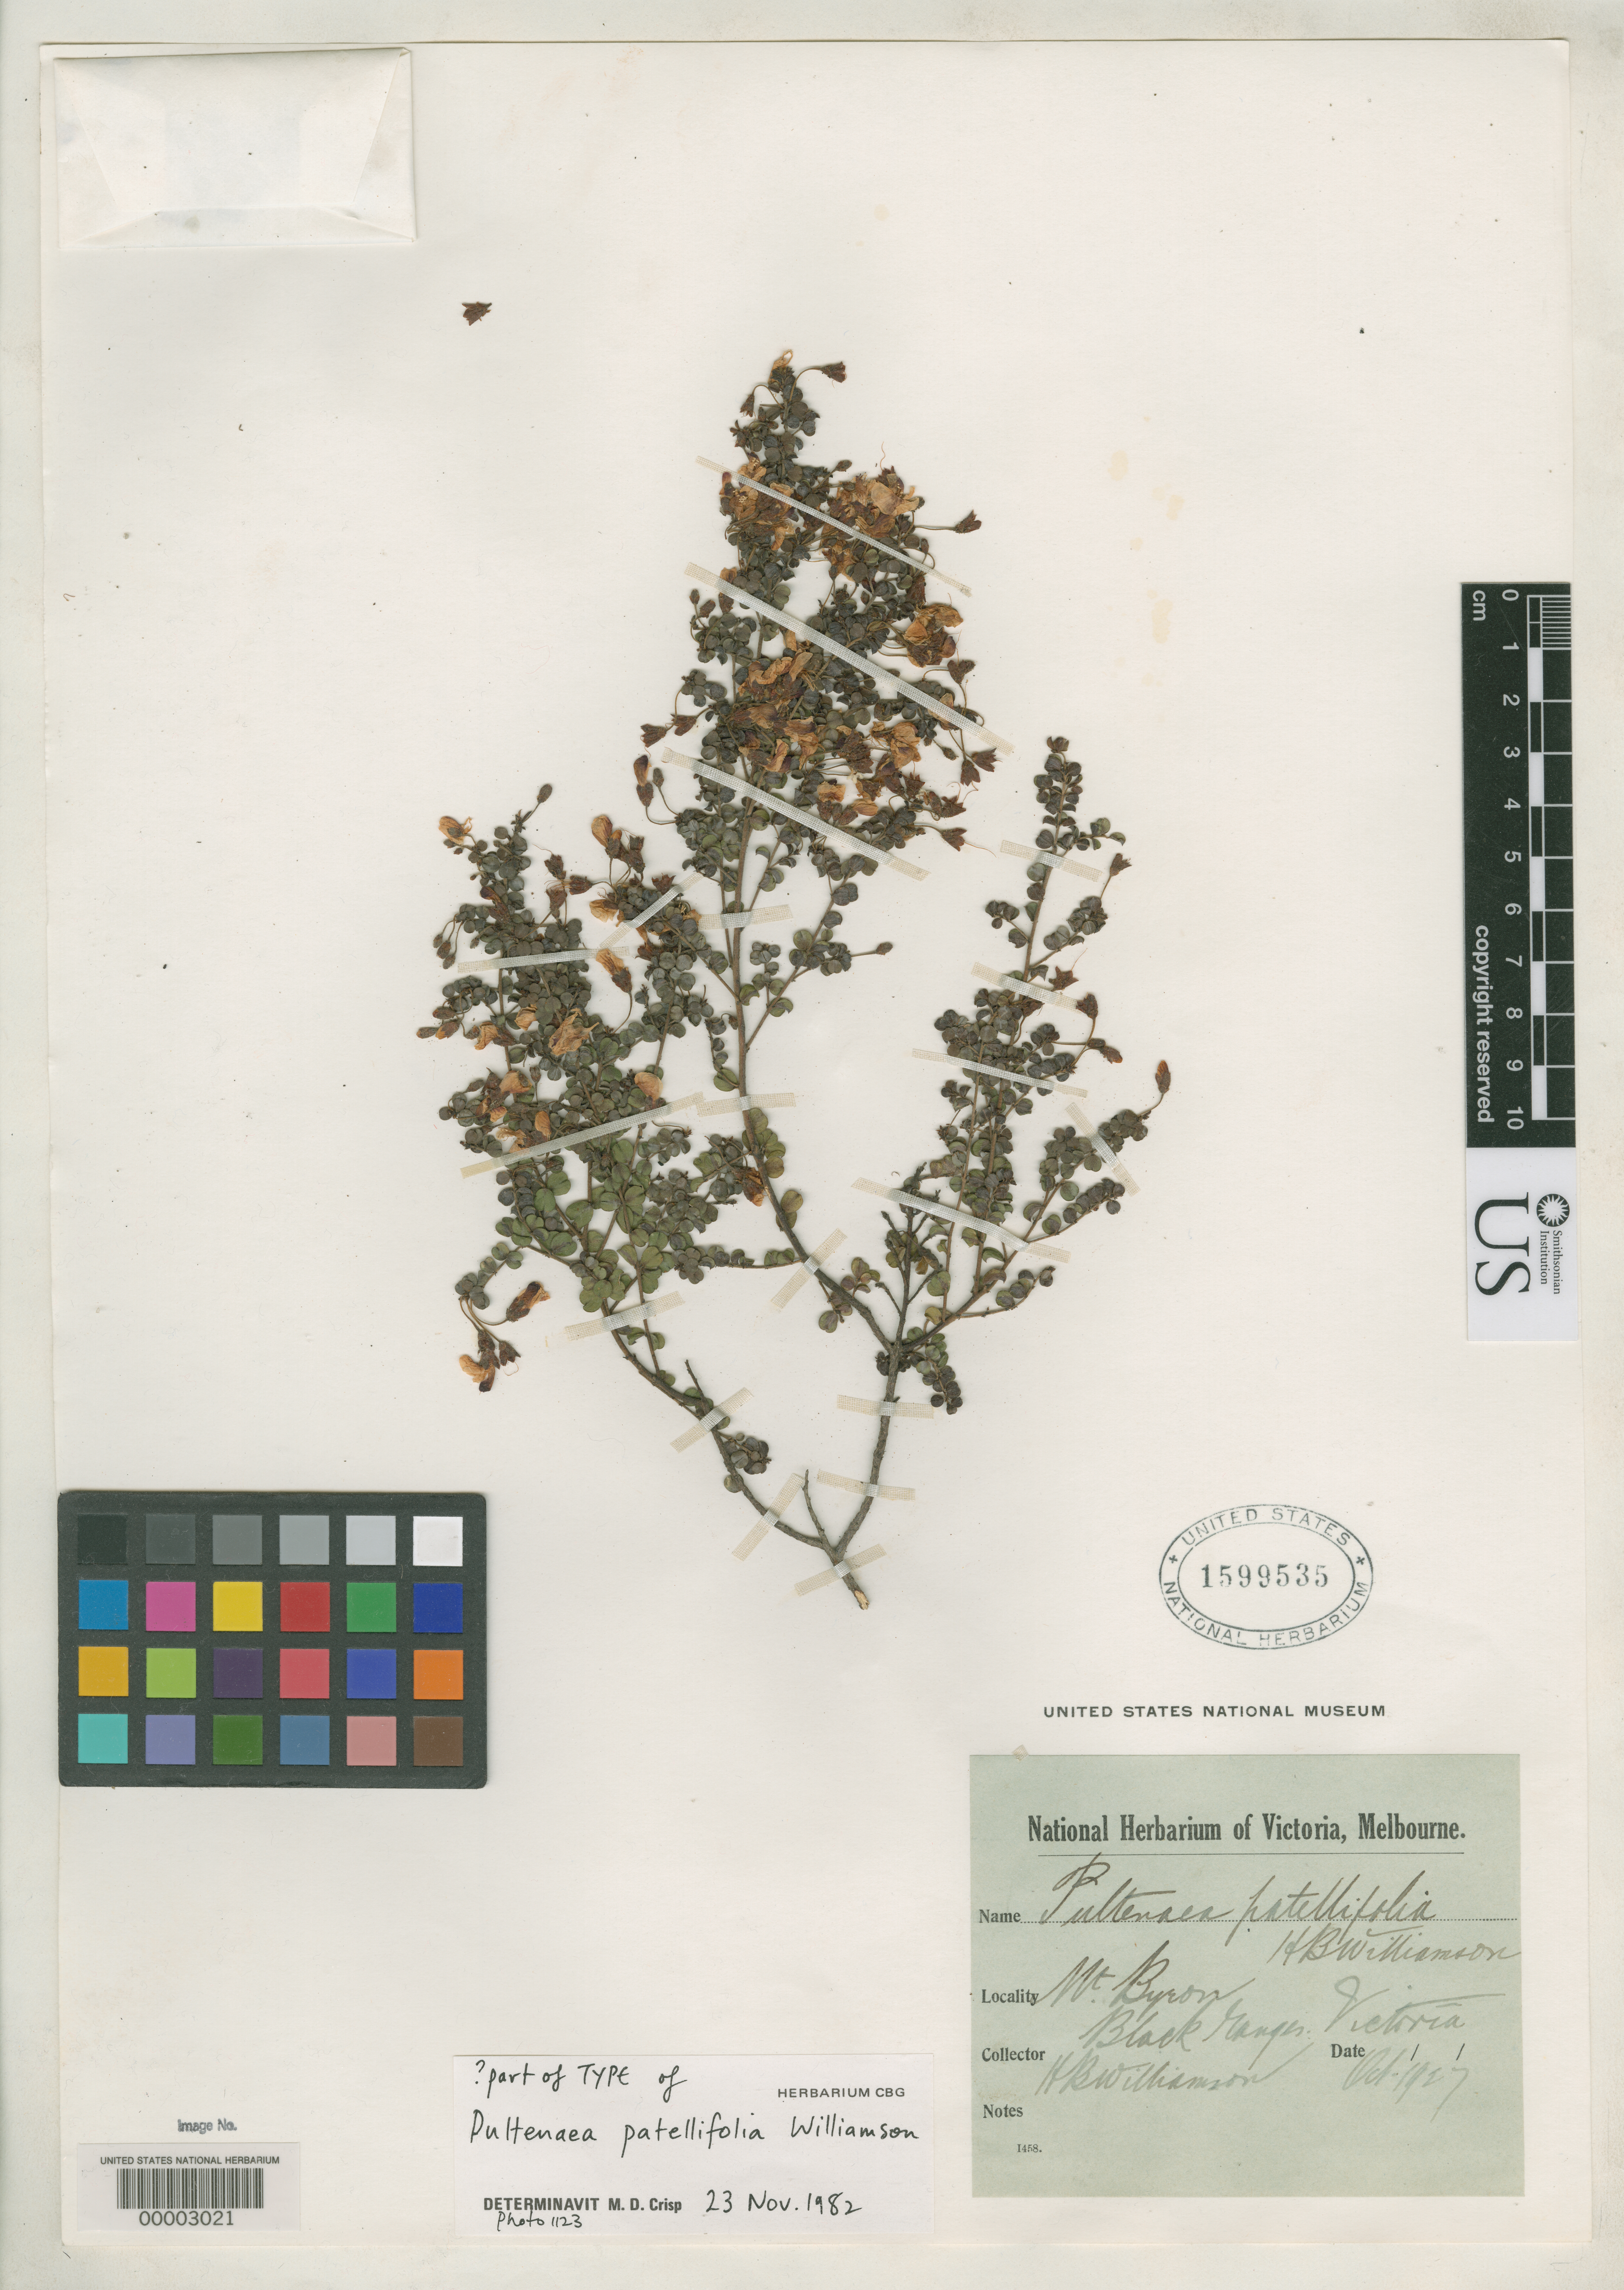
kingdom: Plantae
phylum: Tracheophyta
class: Magnoliopsida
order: Fabales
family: Fabaceae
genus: Pultenaea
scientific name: Pultenaea patellifolia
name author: Williamson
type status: Isotype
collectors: Herbert H. Smith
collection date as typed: Oct 1927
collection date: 1927-10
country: Australia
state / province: Victoria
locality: Mt. Bryon, Black Range, western Grampians.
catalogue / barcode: US 1599535